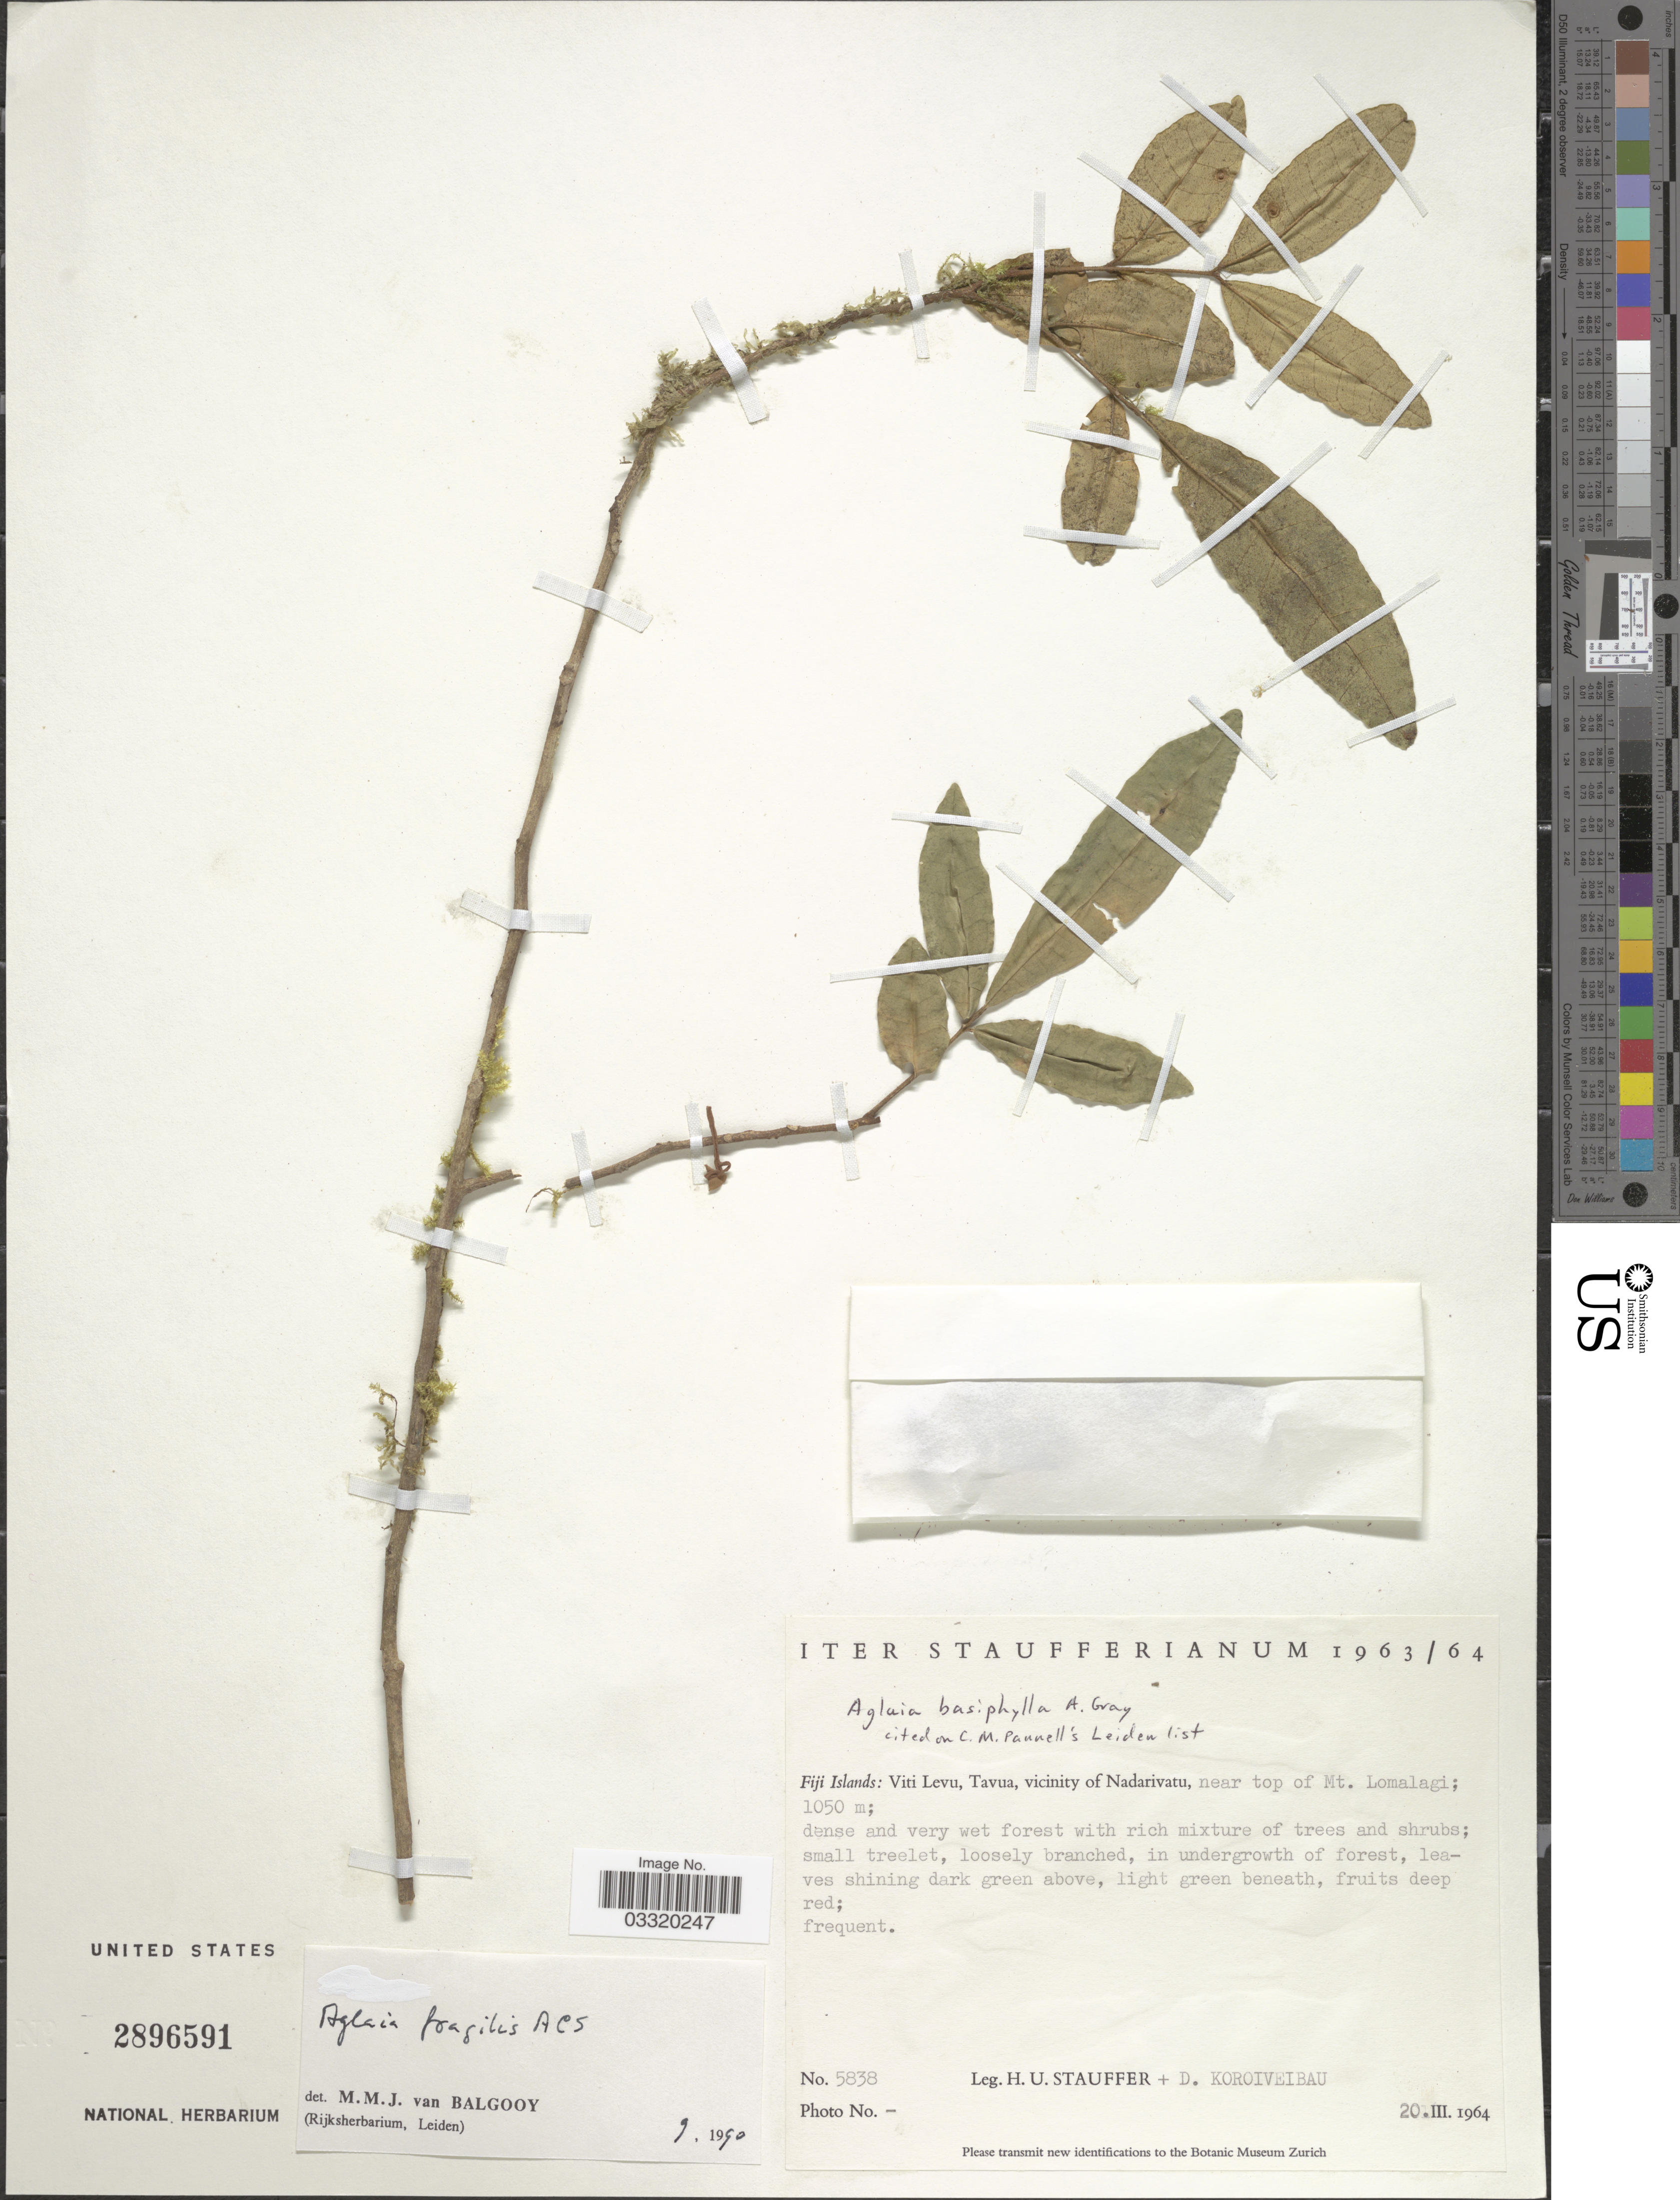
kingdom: Plantae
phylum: Tracheophyta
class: Magnoliopsida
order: Sapindales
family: Meliaceae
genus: Aglaia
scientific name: Aglaia basiphylla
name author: A. Gray in Wilkes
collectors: H. U. Stauffer & D. Koroiveibau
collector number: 5838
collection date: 1964-03-20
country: Fiji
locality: Fiji Islands: Viti Levu, Tavua, vicinity of Nadarivatu, near top of Mt. Lomalagi.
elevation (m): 1050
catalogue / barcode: US 2896591